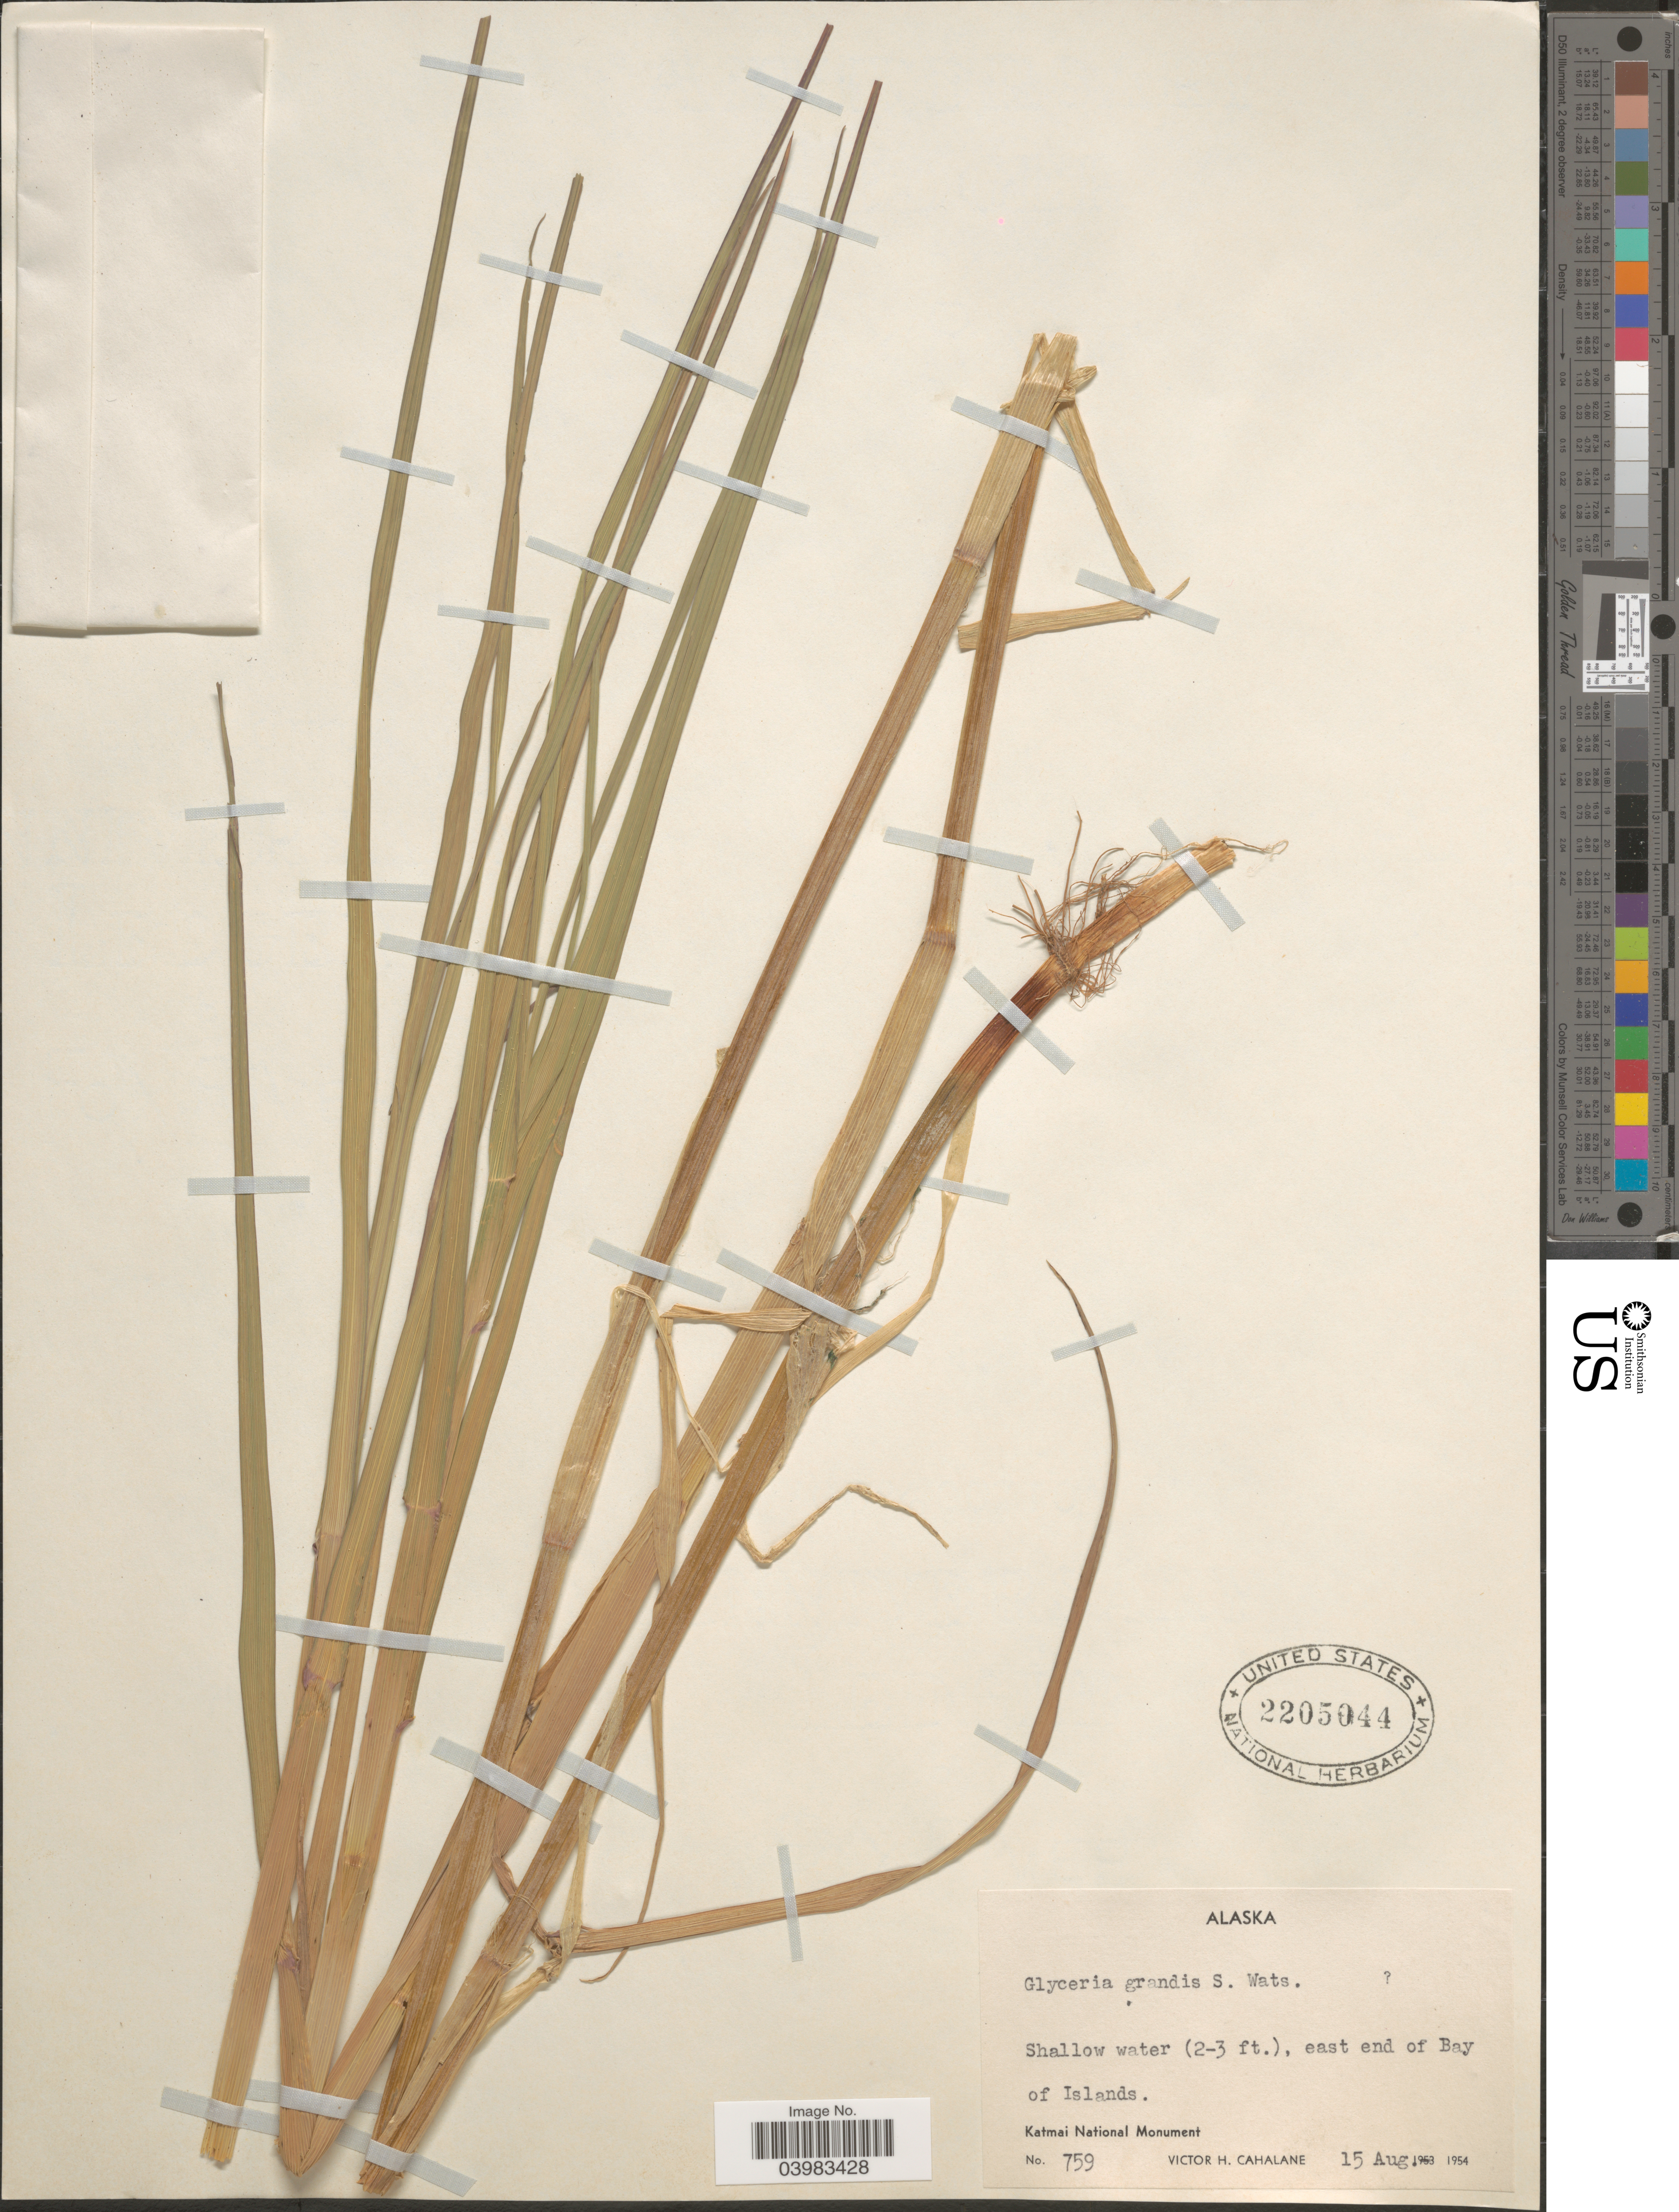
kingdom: Plantae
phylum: Tracheophyta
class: Liliopsida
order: Poales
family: Poaceae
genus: Glyceria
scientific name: Glyceria grandis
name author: S. Watson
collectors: V. Cahalane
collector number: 759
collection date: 1954-08-15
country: United States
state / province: Alaska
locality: East end of Bay of Islands. Katmai National Monument.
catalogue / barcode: US 2205044